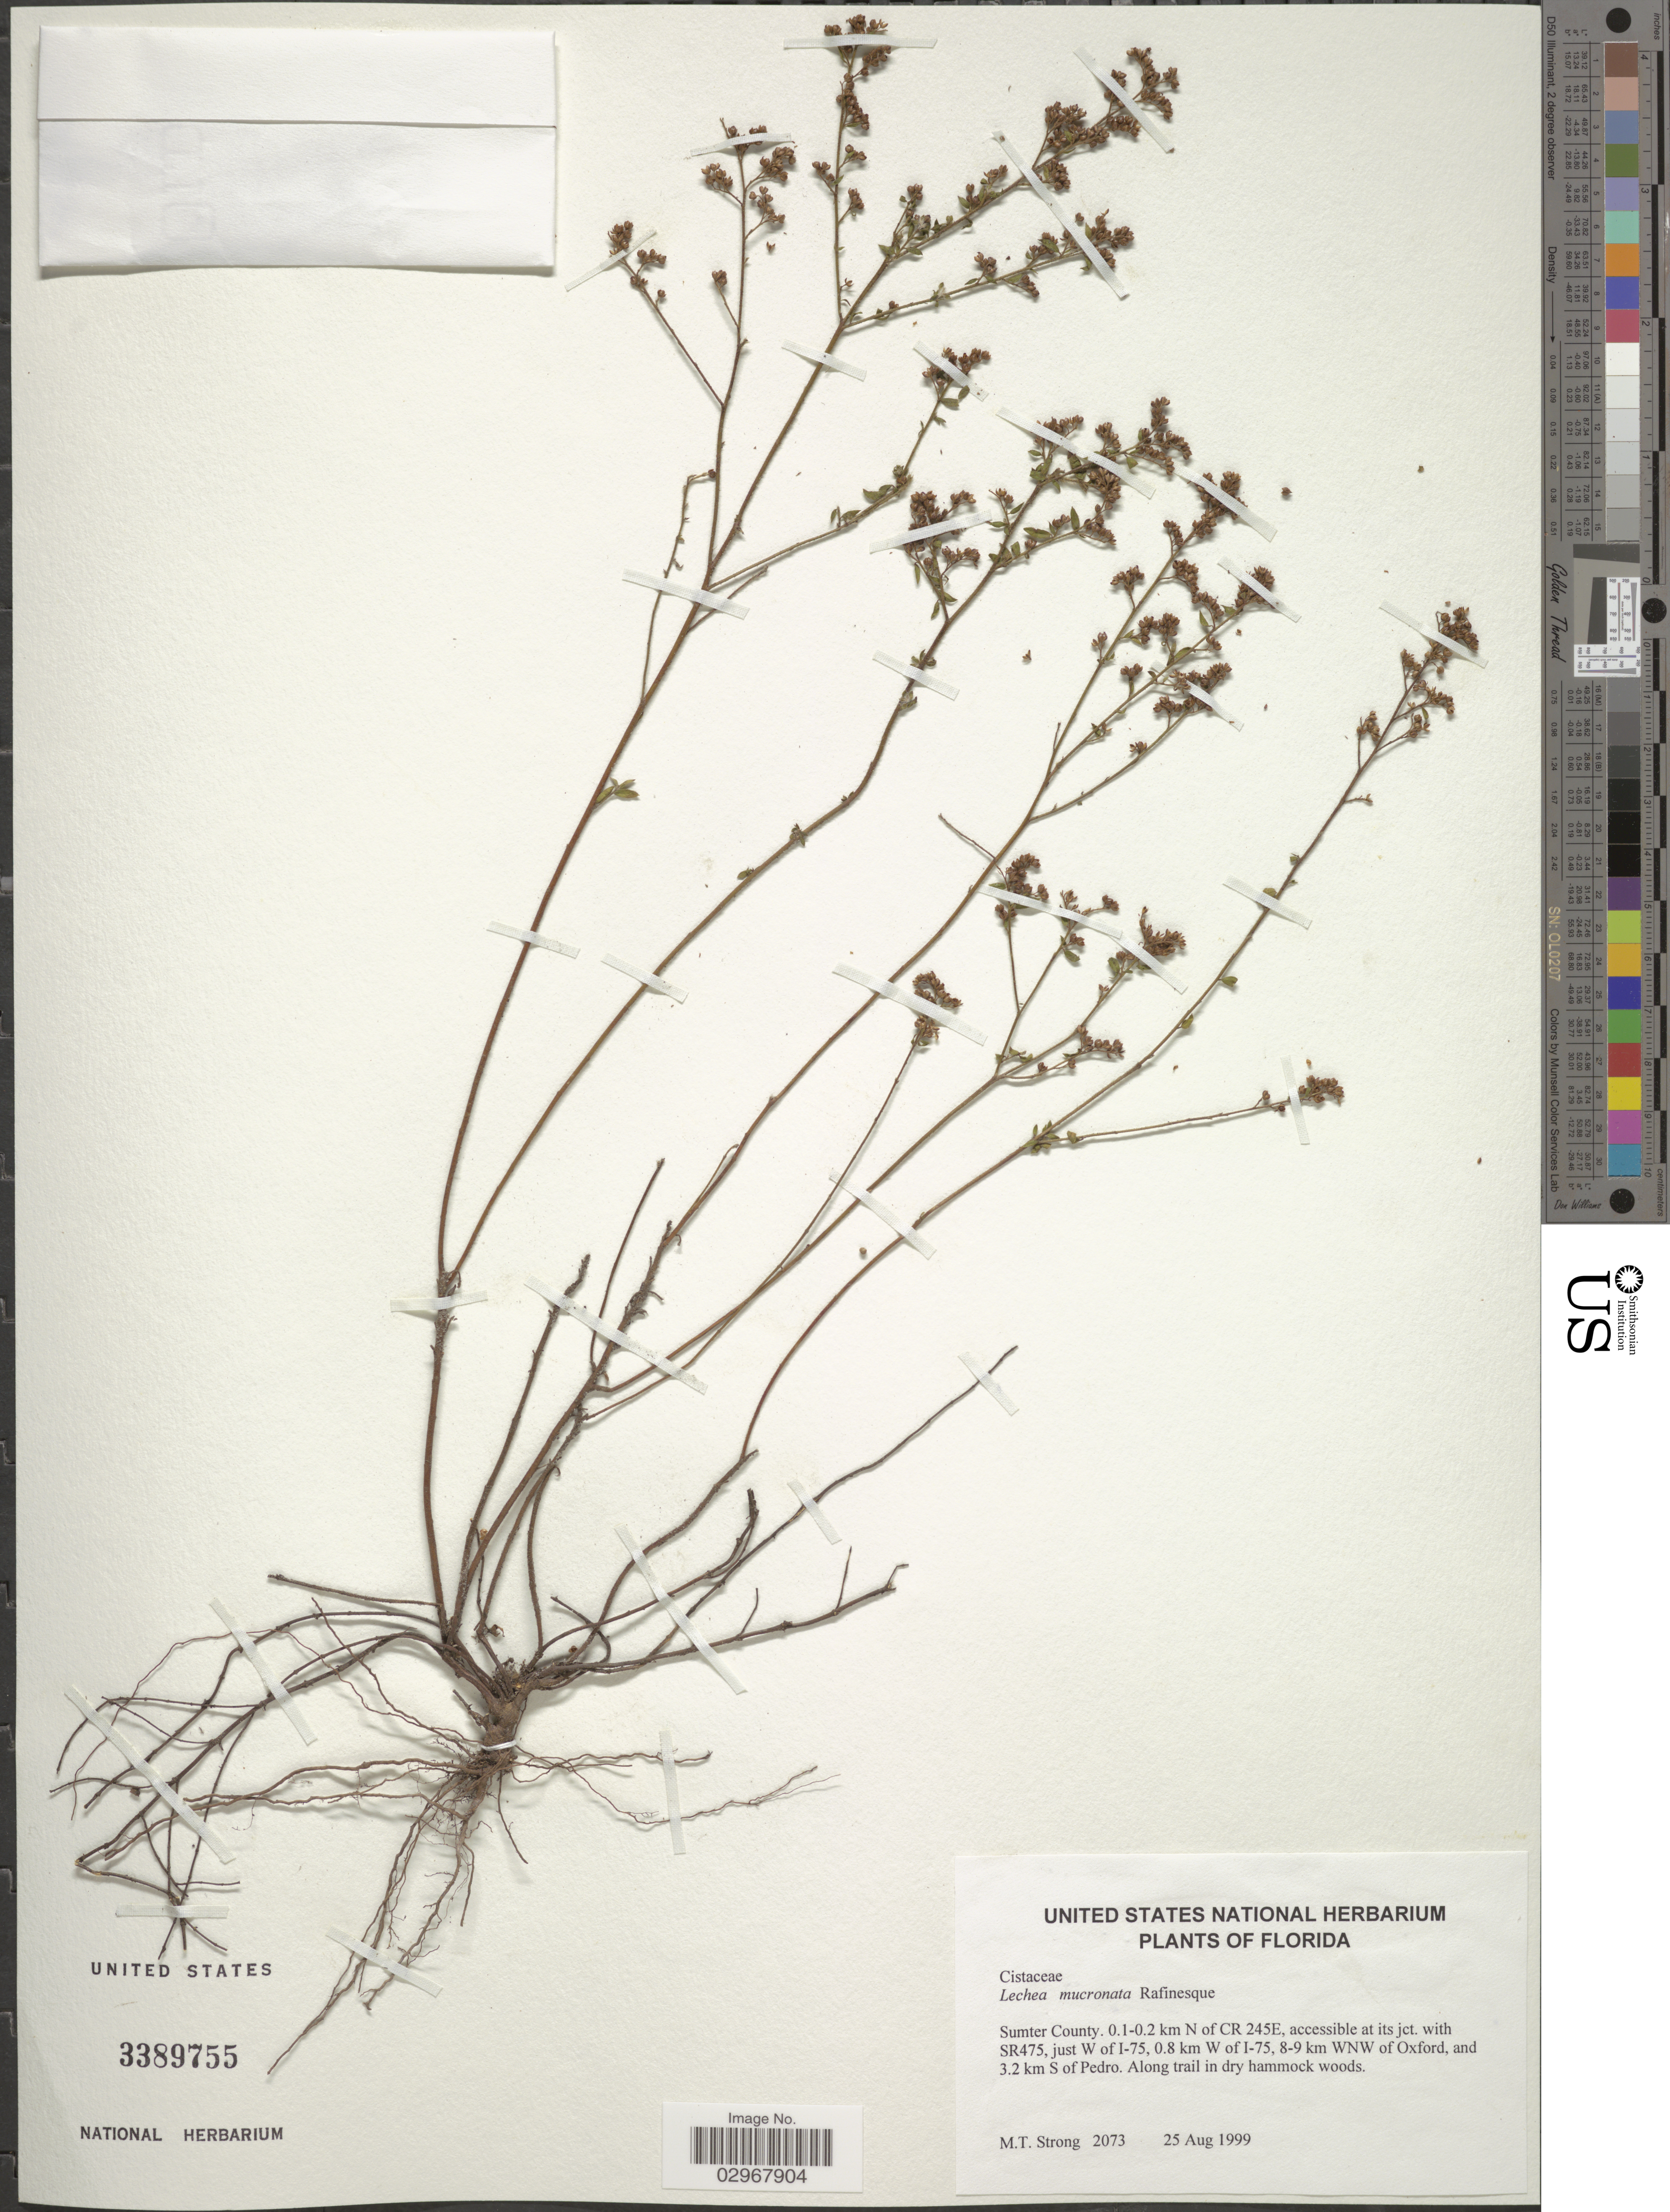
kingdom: Plantae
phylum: Tracheophyta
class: Magnoliopsida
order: Malvales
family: Cistaceae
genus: Lechea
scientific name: Lechea mucronata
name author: Raf.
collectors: M. T. Strong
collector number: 2073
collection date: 1999-08-25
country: United States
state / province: Florida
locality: Sumter County. 0.1-0.2 km N of CR 245E, accessible at its jct. with SR475, just W of I-75, 0.8 km W of I-75, 8-9 km WNW of Oxford, and 3.2 km S of Pedro.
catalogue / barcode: US 3389755